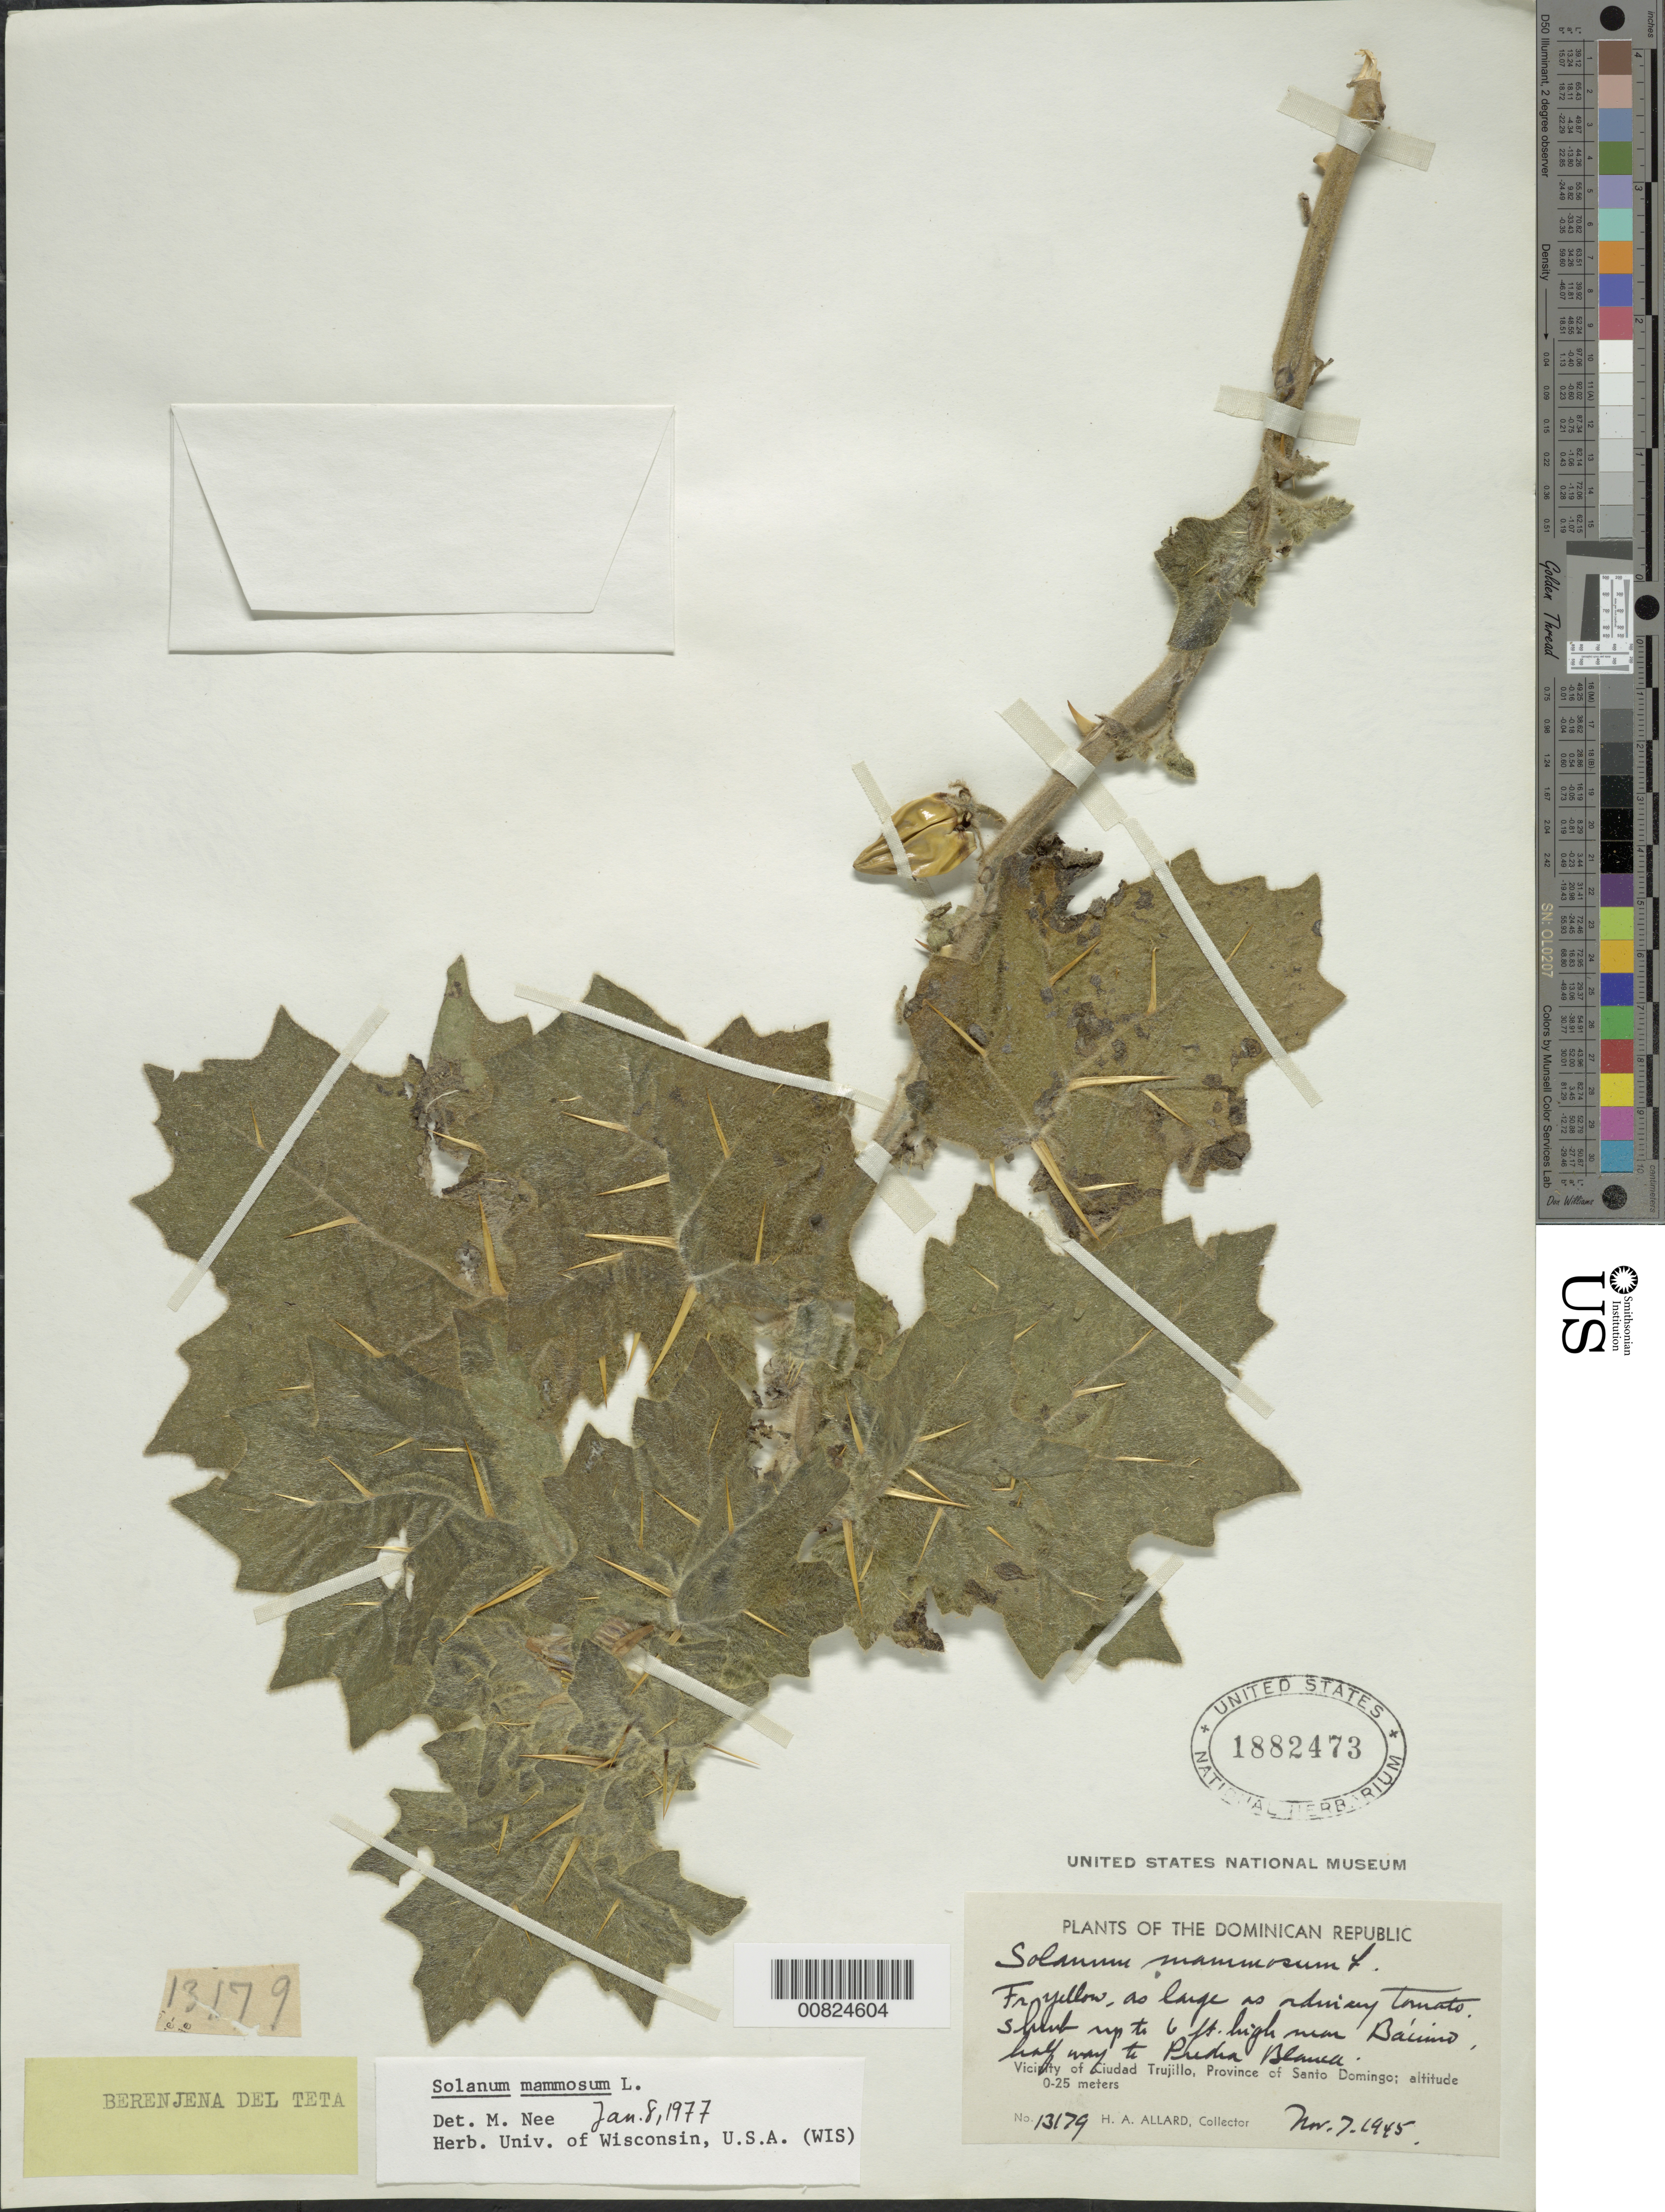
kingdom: Plantae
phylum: Tracheophyta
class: Magnoliopsida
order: Solanales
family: Solanaceae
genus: Solanum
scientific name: Solanum mammosum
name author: L.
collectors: H. A. Allard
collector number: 13179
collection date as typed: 07 Nov 1945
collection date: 1945-11-07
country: Dominican Republic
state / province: Distrito Nacional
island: Hispaniola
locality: Vicinity of Santo Domingo, near Bacino, half way to Piedra Blanca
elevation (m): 0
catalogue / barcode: US 1882473